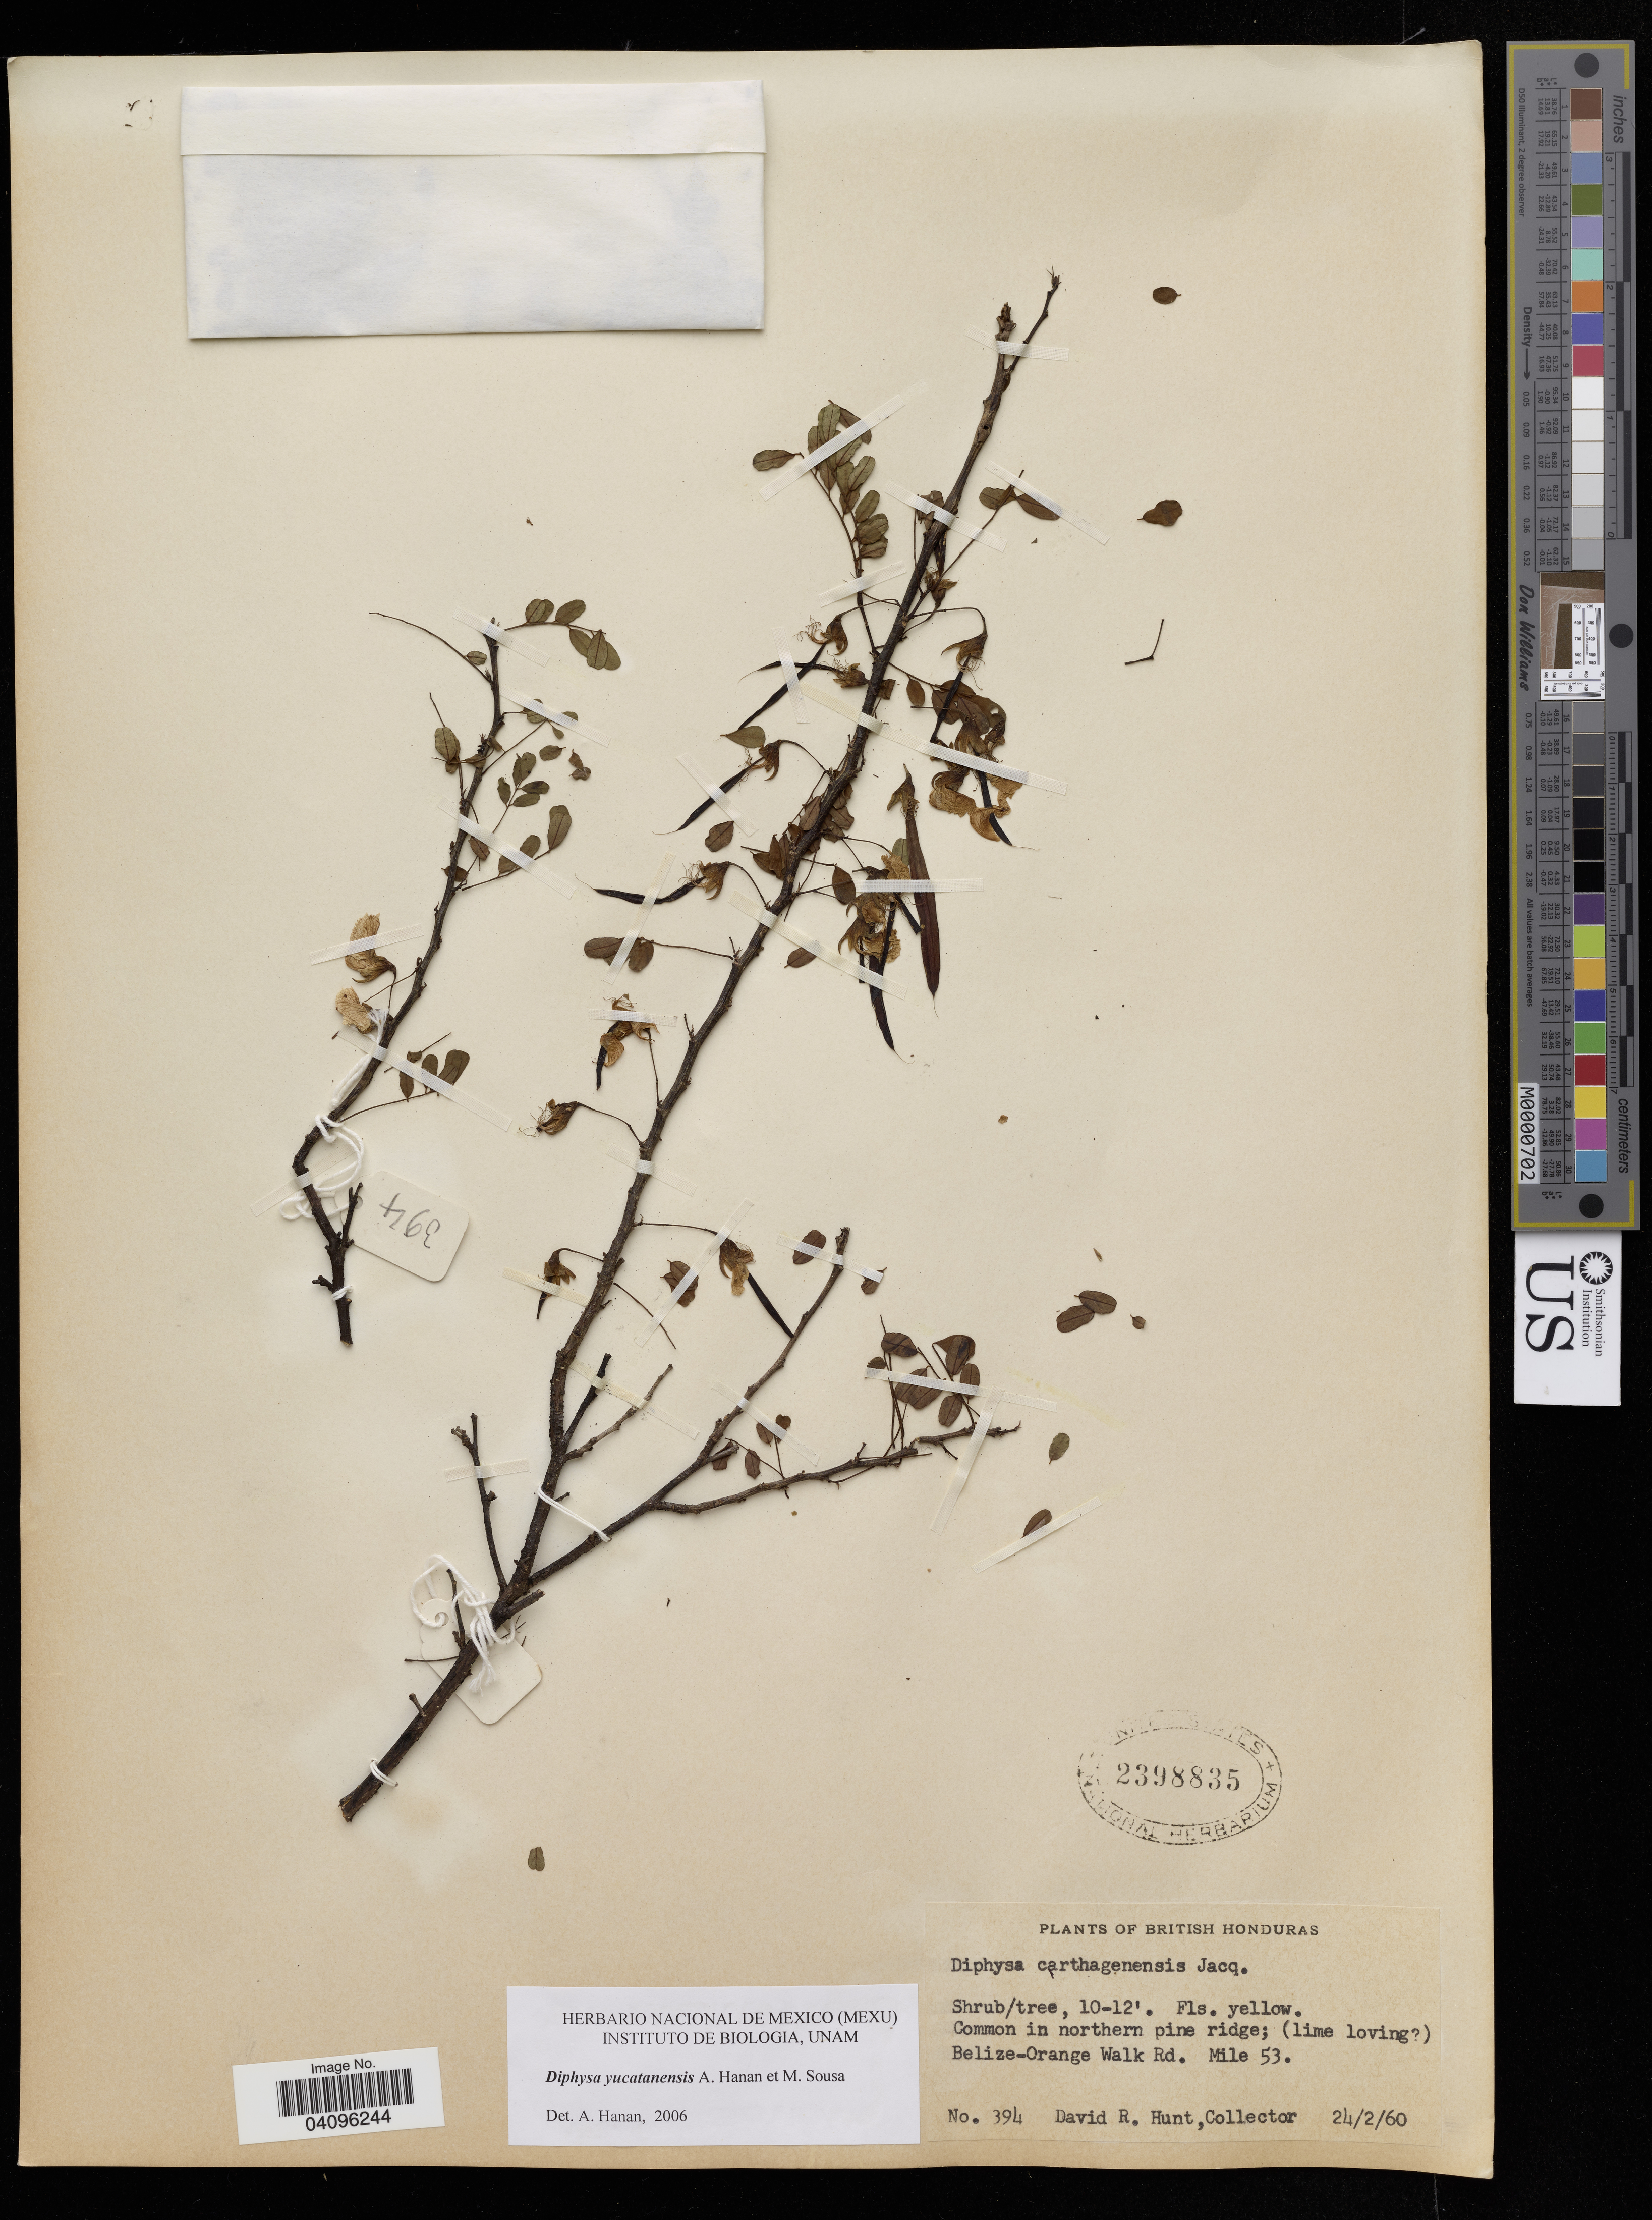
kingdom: Plantae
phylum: Tracheophyta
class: Magnoliopsida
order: Fabales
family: Fabaceae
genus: Diphysa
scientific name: Diphysa yucatanensis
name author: Hanan-Alipi & M. Sousa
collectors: D. R. Hunt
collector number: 394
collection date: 1960-02-24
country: Belize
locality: British Honduras. Belize-Orange Walk Rd. Mile 53.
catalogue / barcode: US 2398835